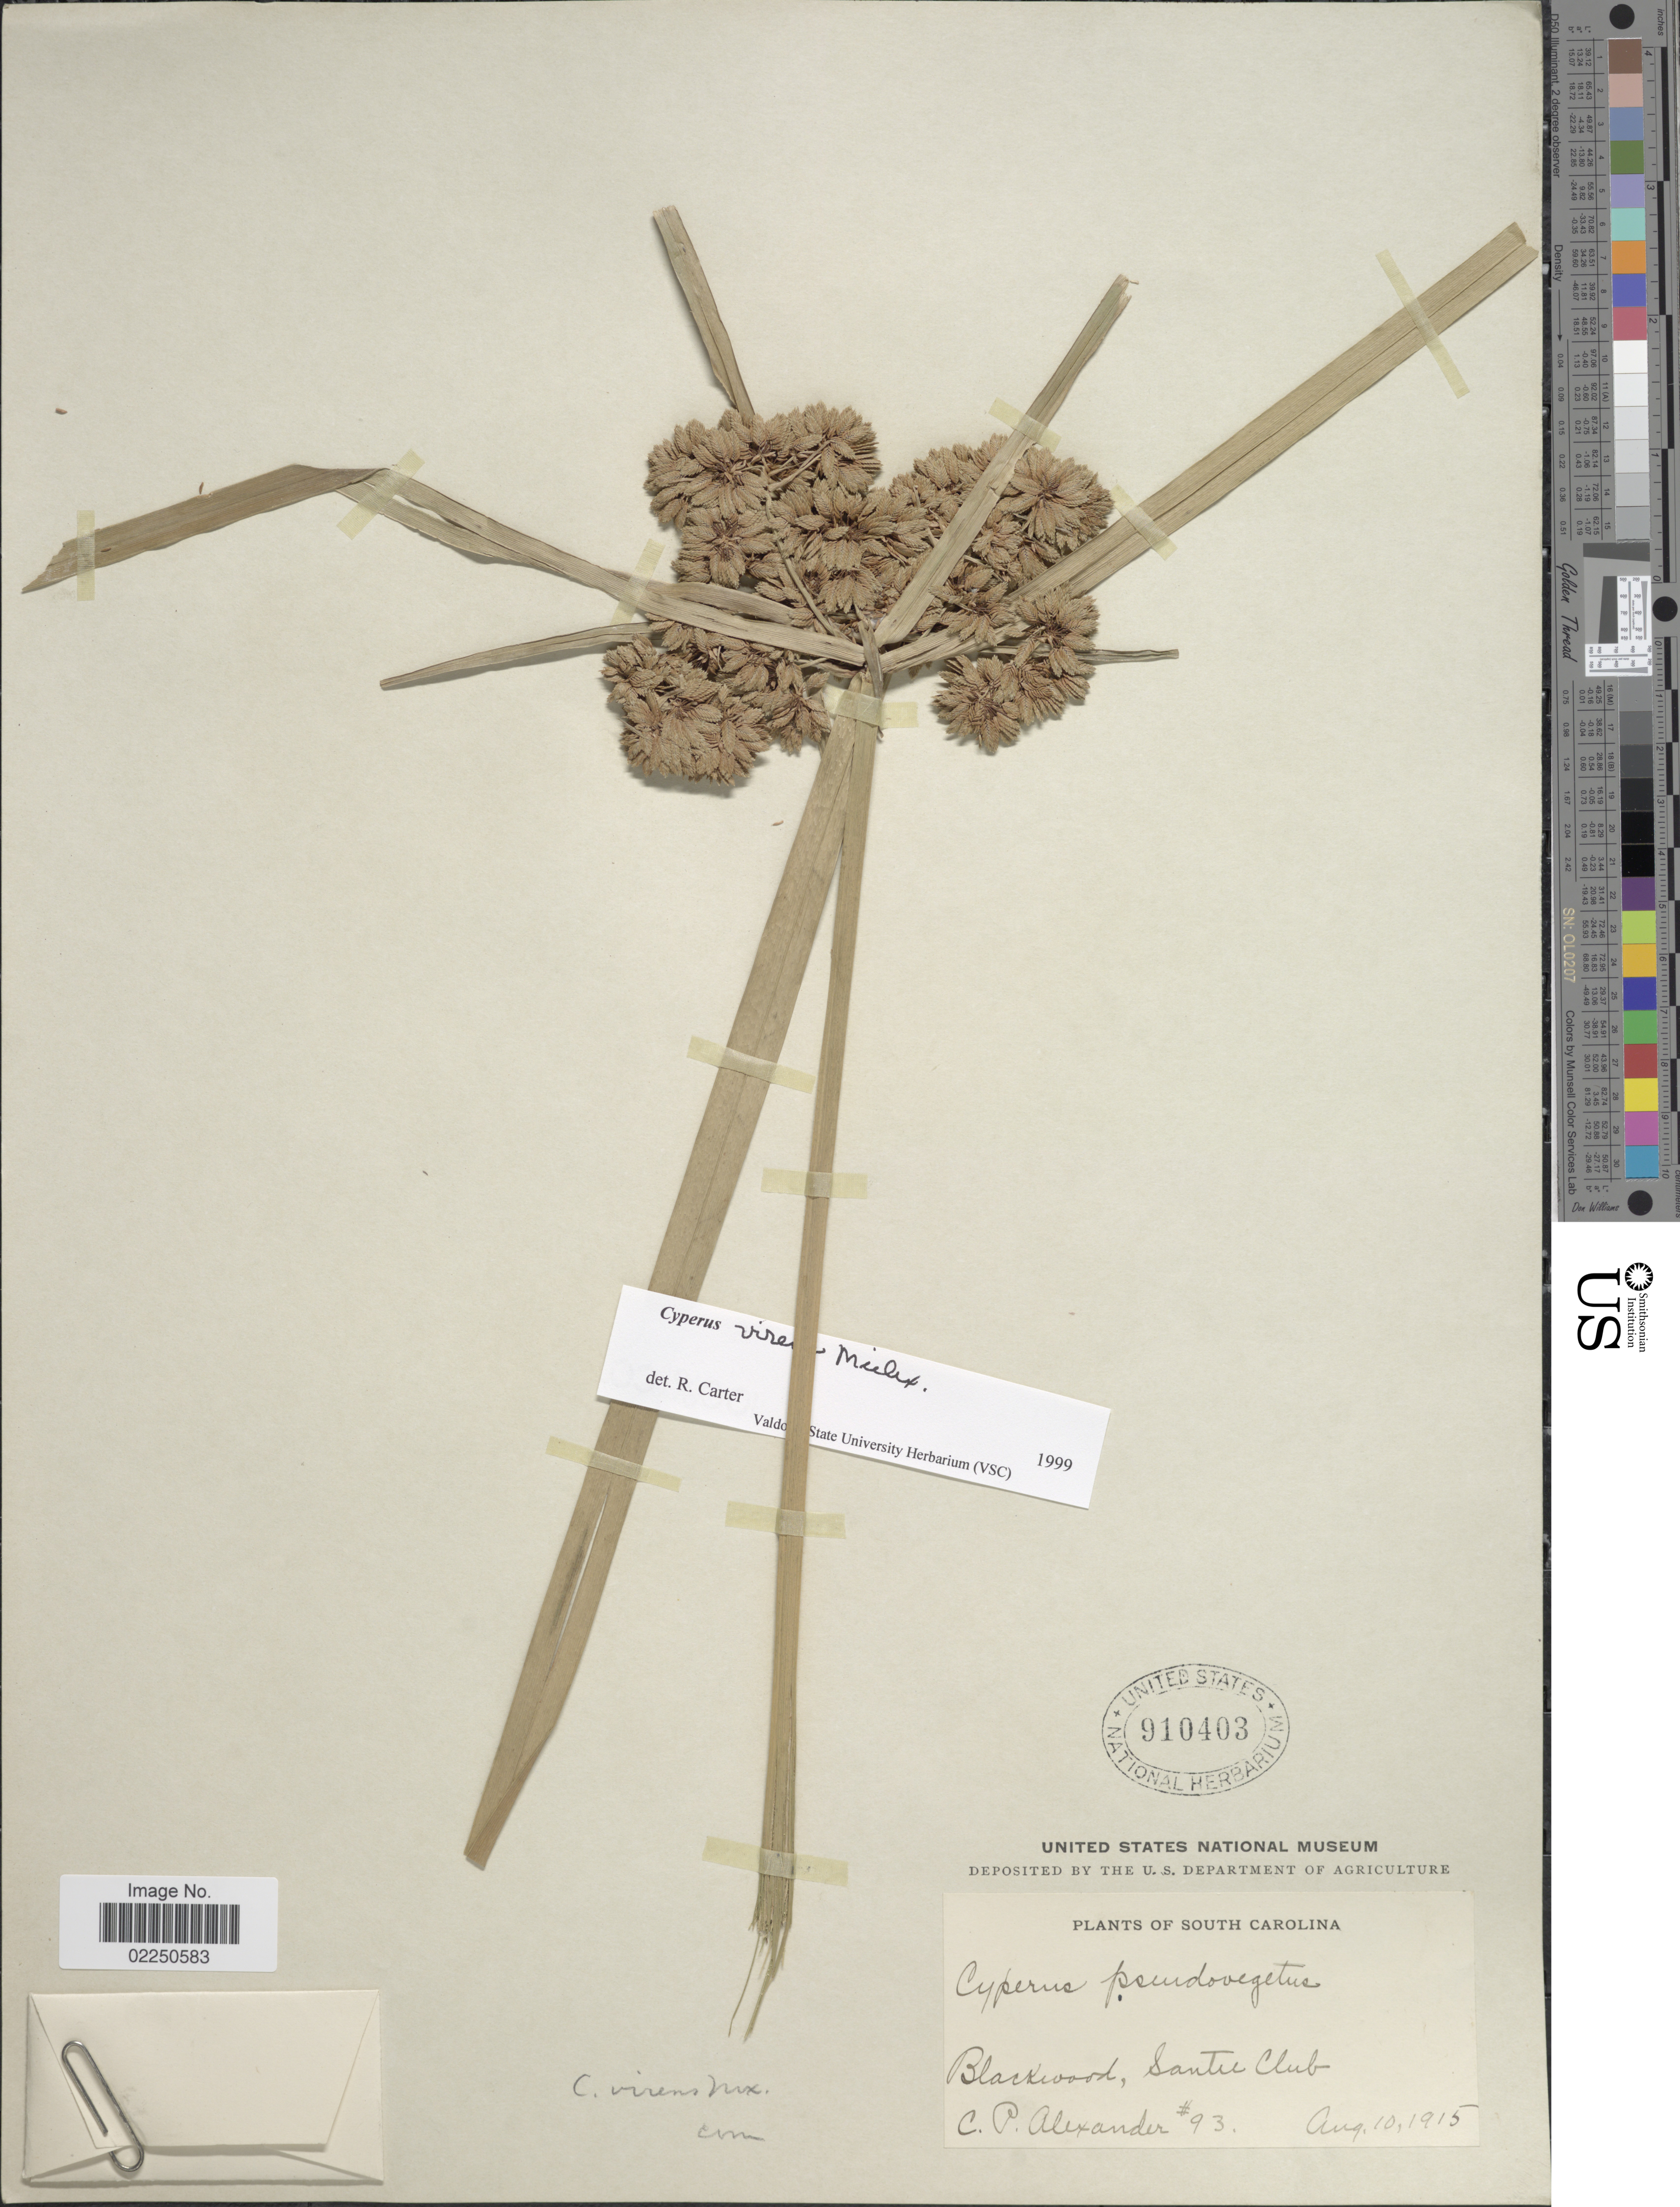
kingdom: Plantae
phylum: Tracheophyta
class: Liliopsida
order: Poales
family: Cyperaceae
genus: Cyperus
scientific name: Cyperus virens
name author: Michx.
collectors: C. P. Alexander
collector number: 93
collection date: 1915-08-10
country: United States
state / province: South Carolina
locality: Blackwood, Santee Club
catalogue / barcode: US 910403